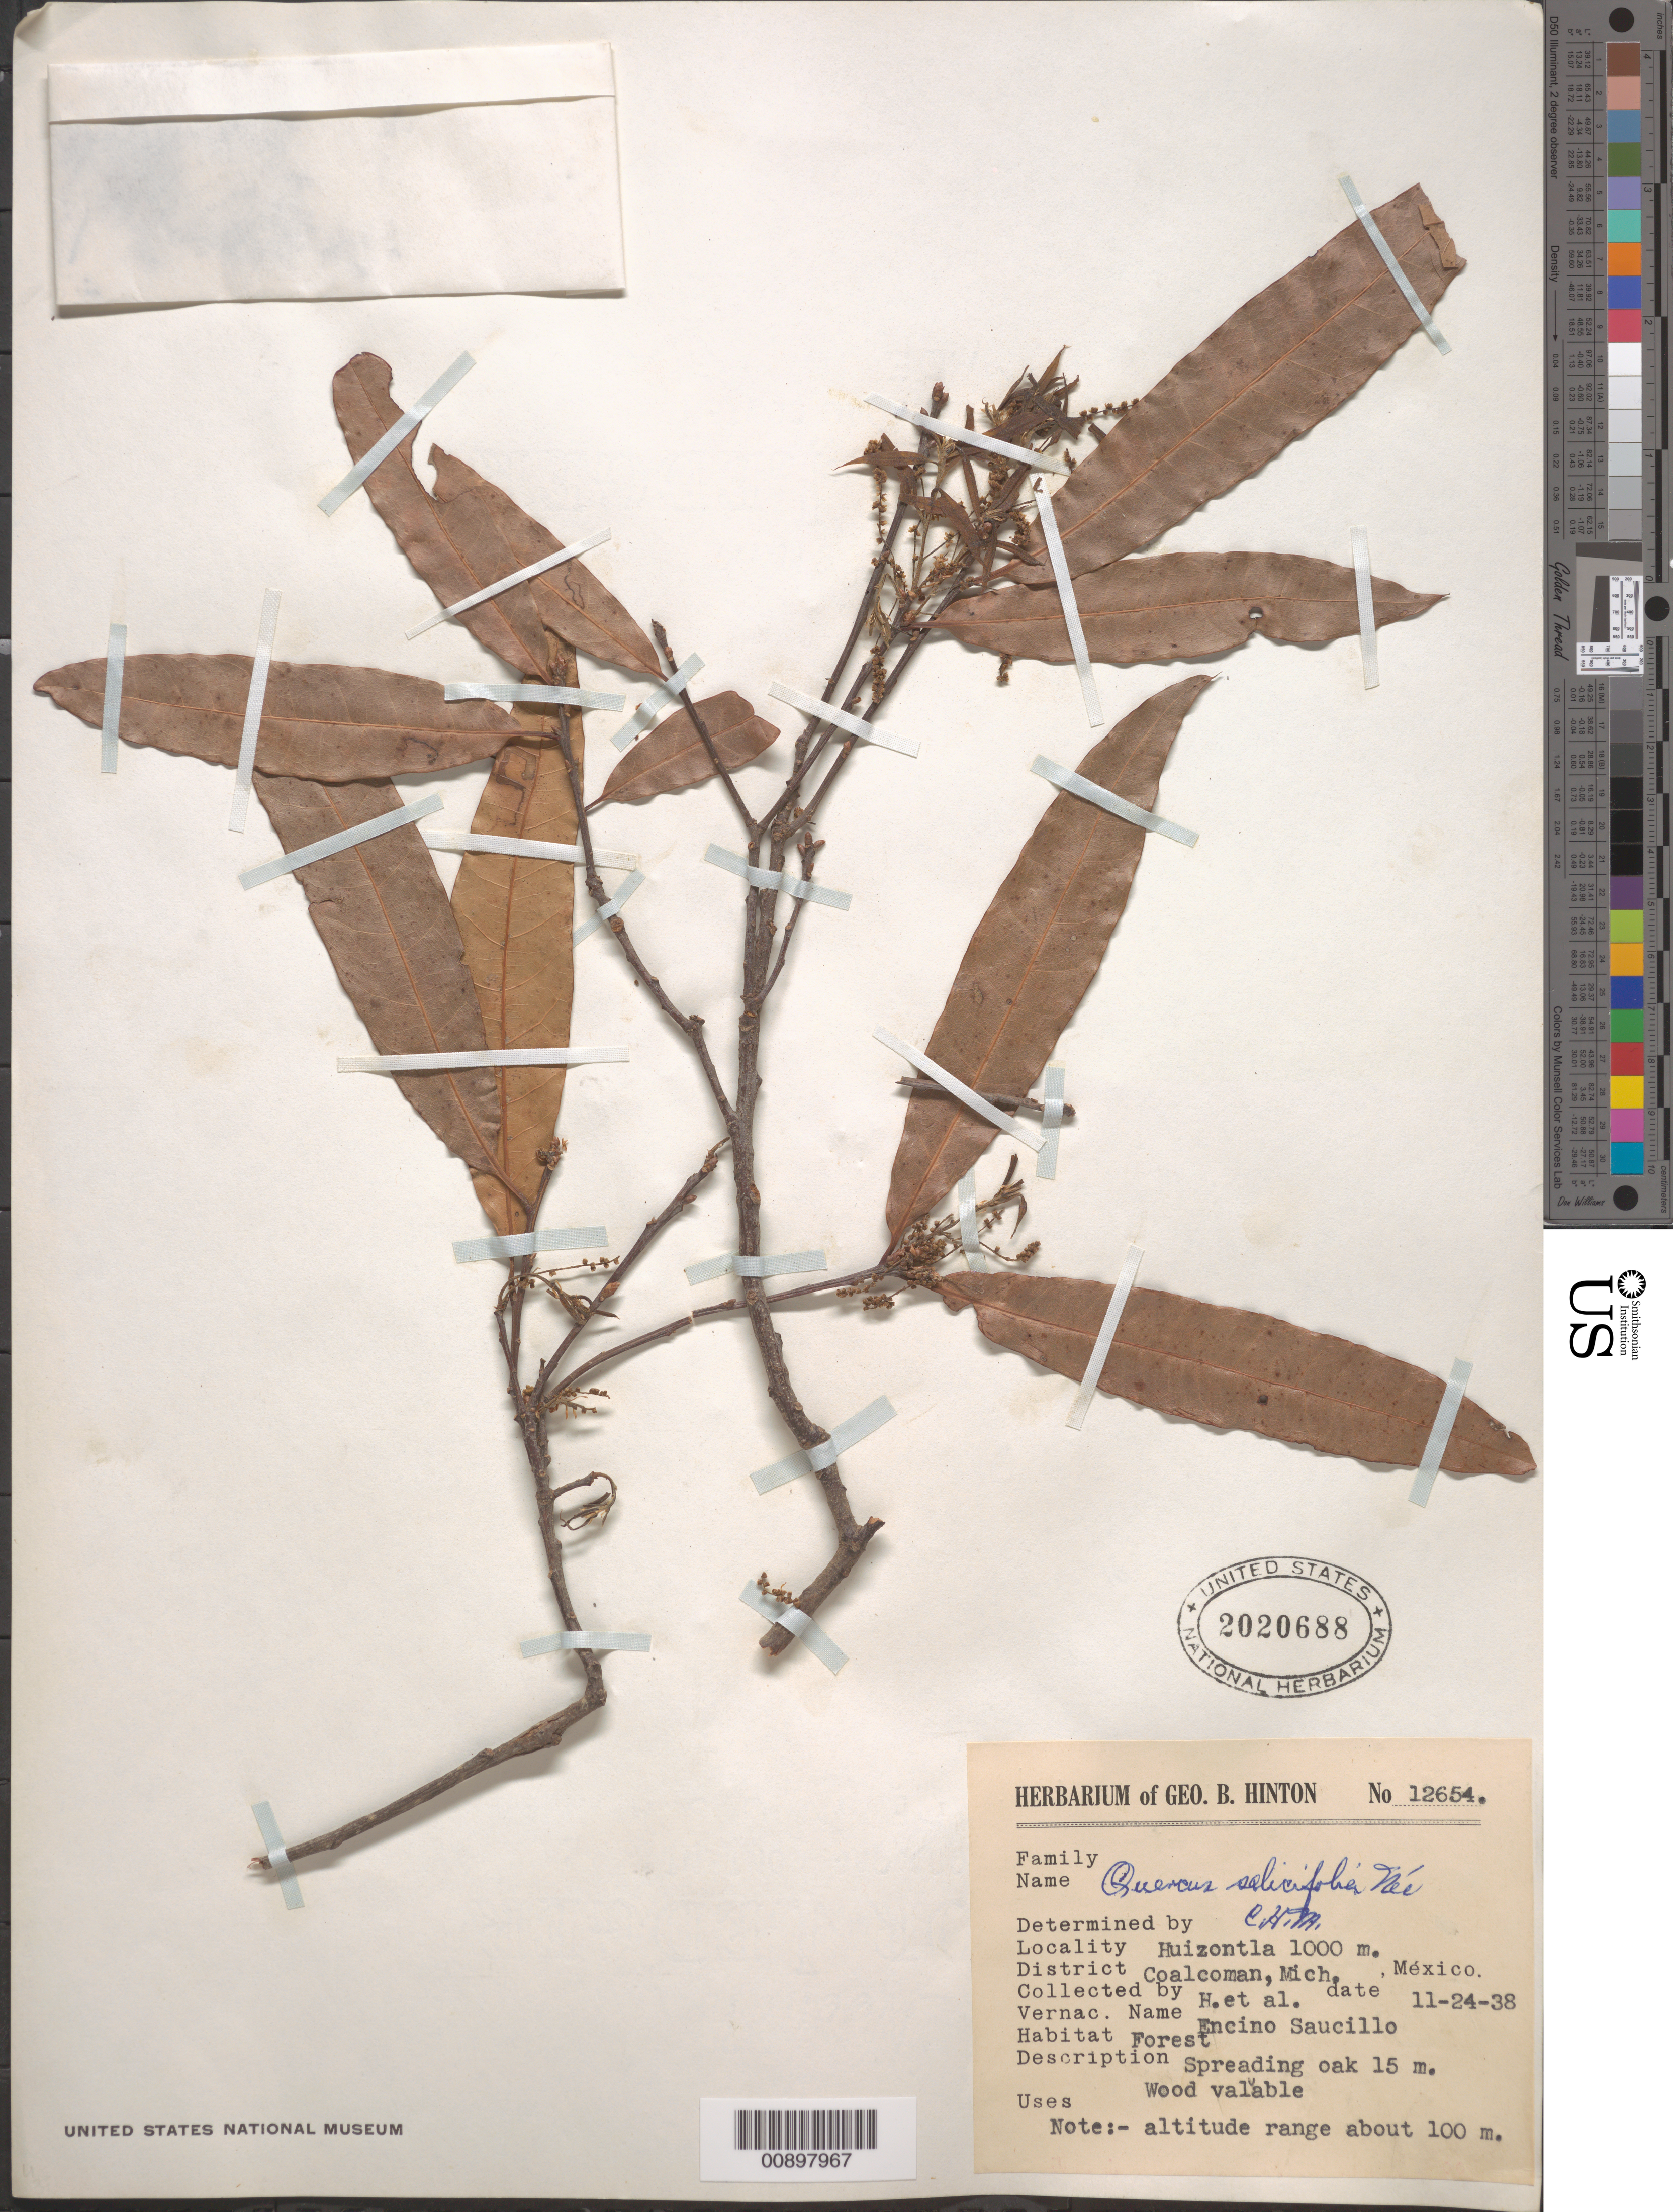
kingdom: Plantae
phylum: Tracheophyta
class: Magnoliopsida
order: Fagales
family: Fagaceae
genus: Quercus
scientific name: Quercus salicifolia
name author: Née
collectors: G. B. Hinton & et al.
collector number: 12654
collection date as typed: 24 Nov 1938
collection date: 1938-11-24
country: Mexico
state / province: Michoacán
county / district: Coalcomán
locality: Huizontla, District Coalcomán, Michoacán.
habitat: Forest.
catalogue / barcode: US 2020688